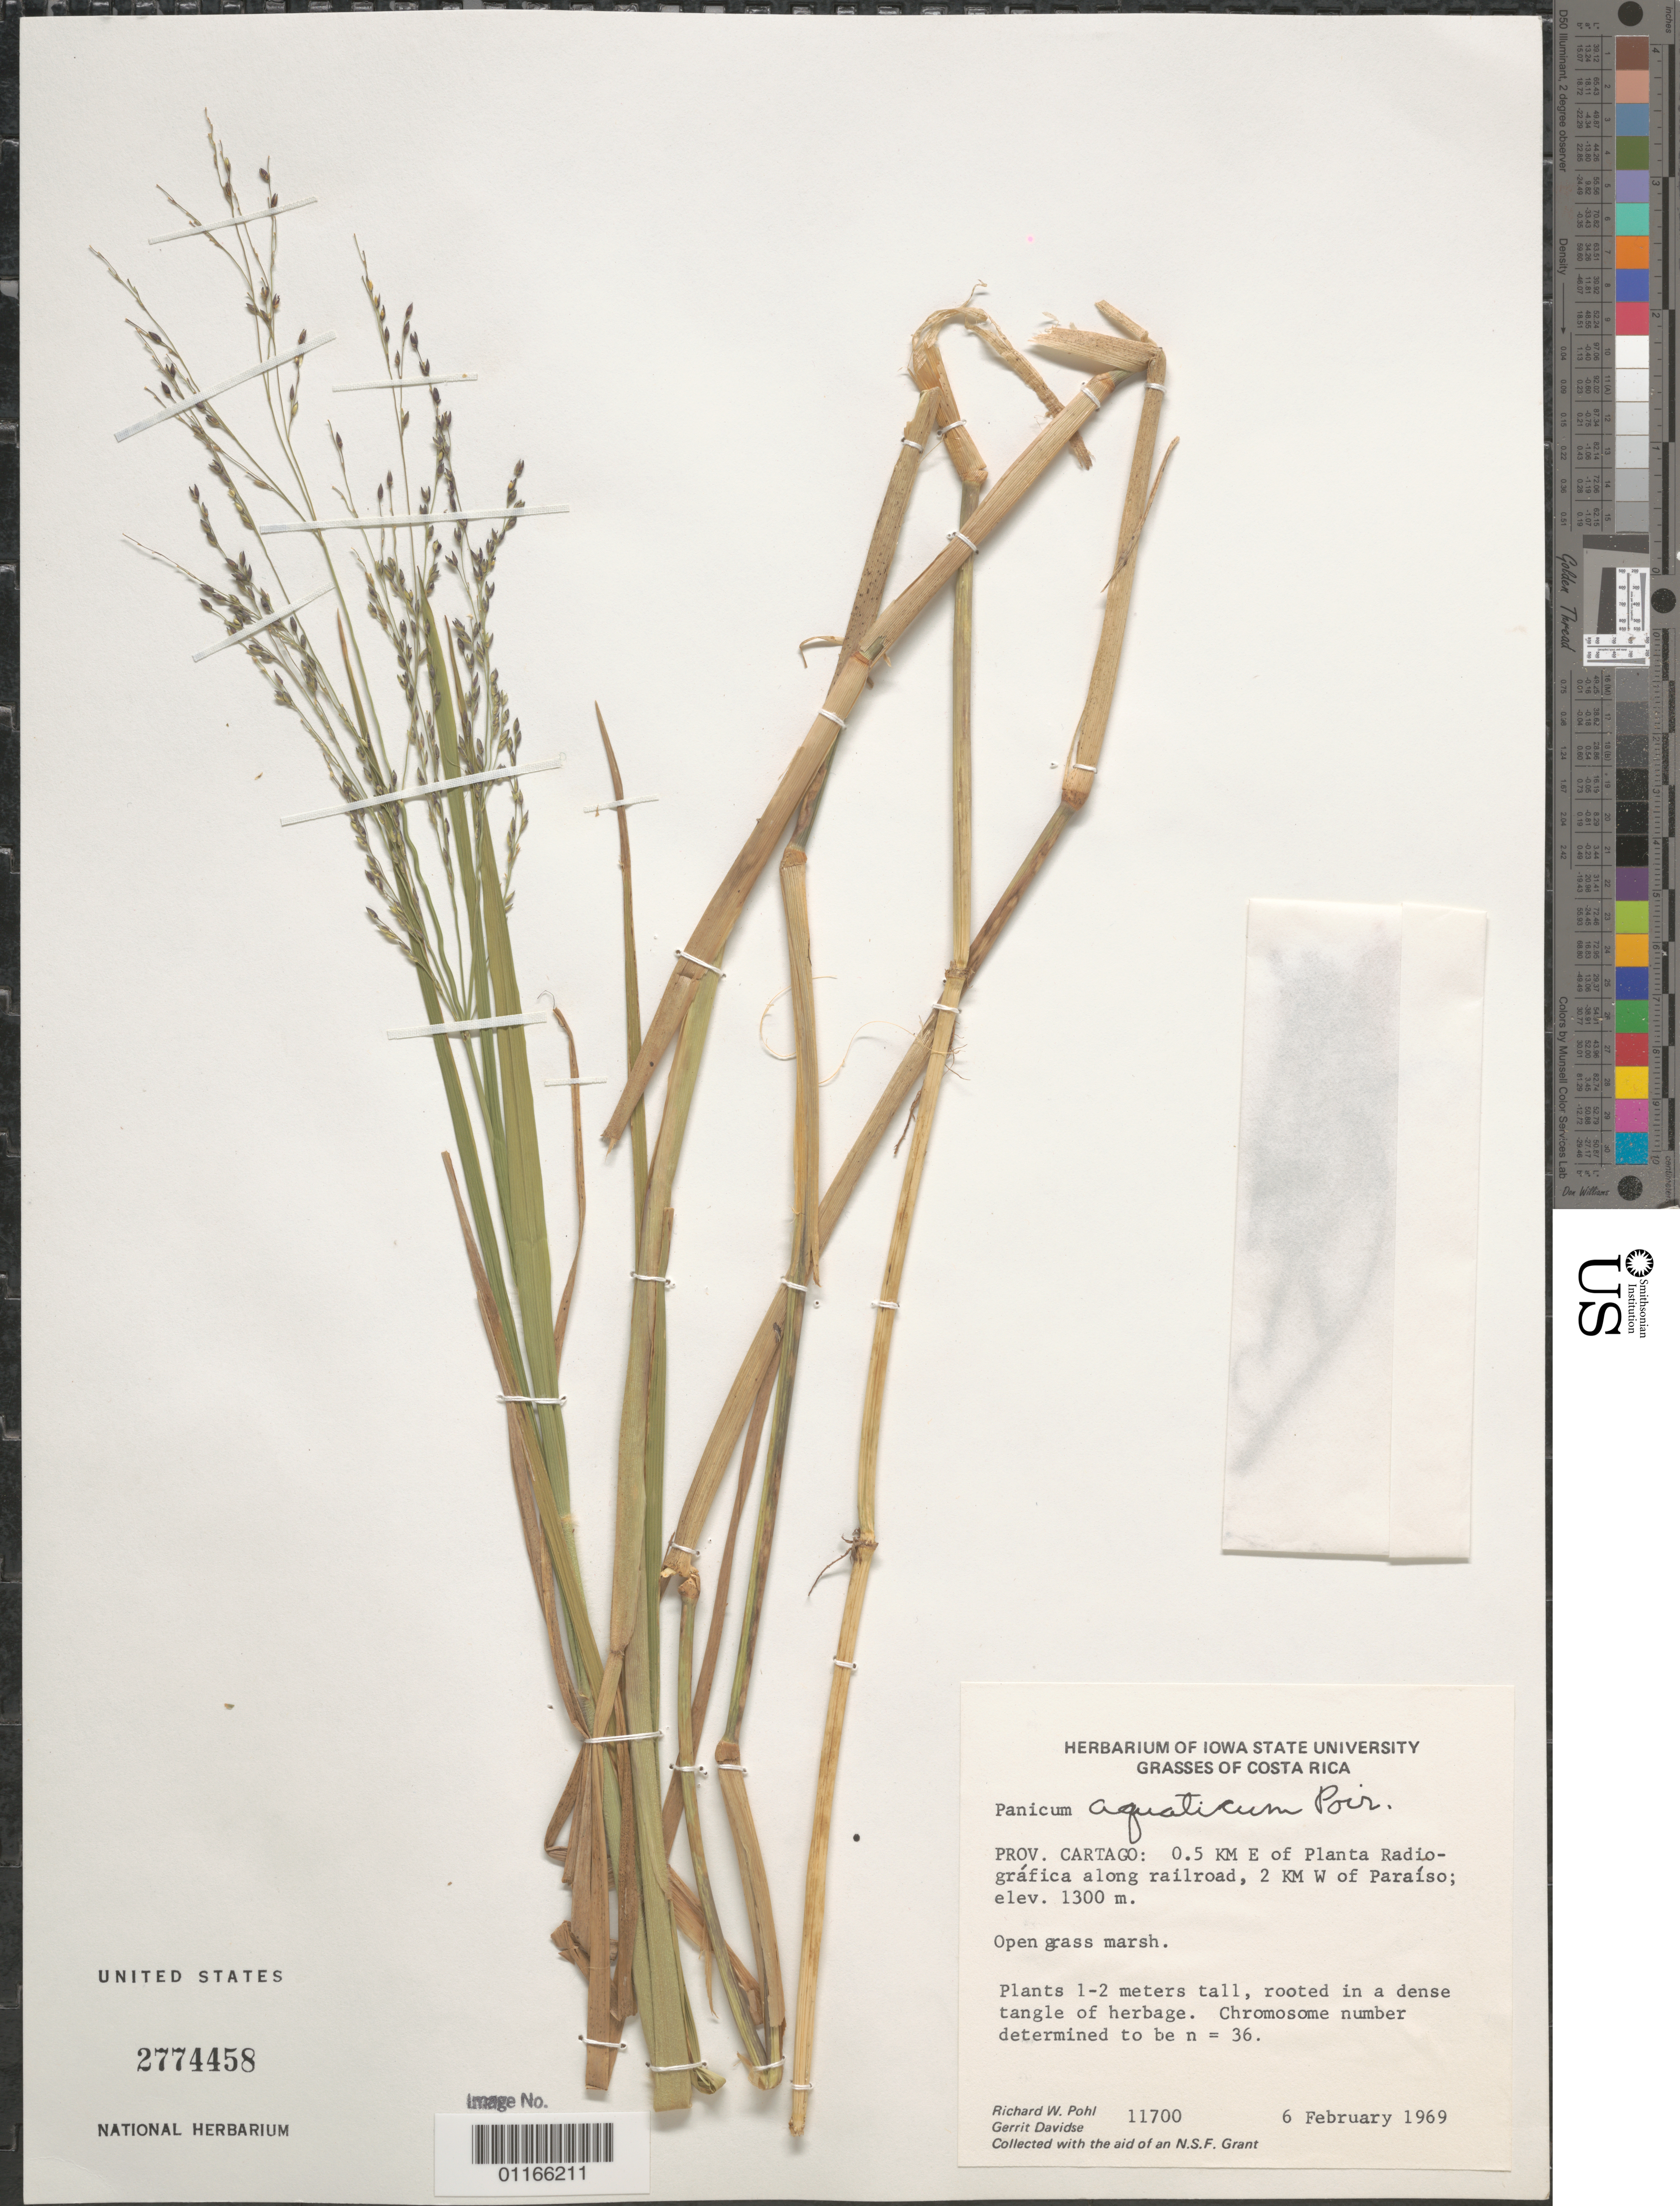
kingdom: Plantae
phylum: Tracheophyta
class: Liliopsida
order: Poales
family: Poaceae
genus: Panicum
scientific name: Panicum aquaticum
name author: Poir.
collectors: R. W. Pohl & G. Davidse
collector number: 11700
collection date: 1969-02-06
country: Costa Rica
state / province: Cartago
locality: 0.5 KM E of Planta Radio-grafica along railroad, 2 KM W of Paraiso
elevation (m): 1300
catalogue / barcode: US 2774458